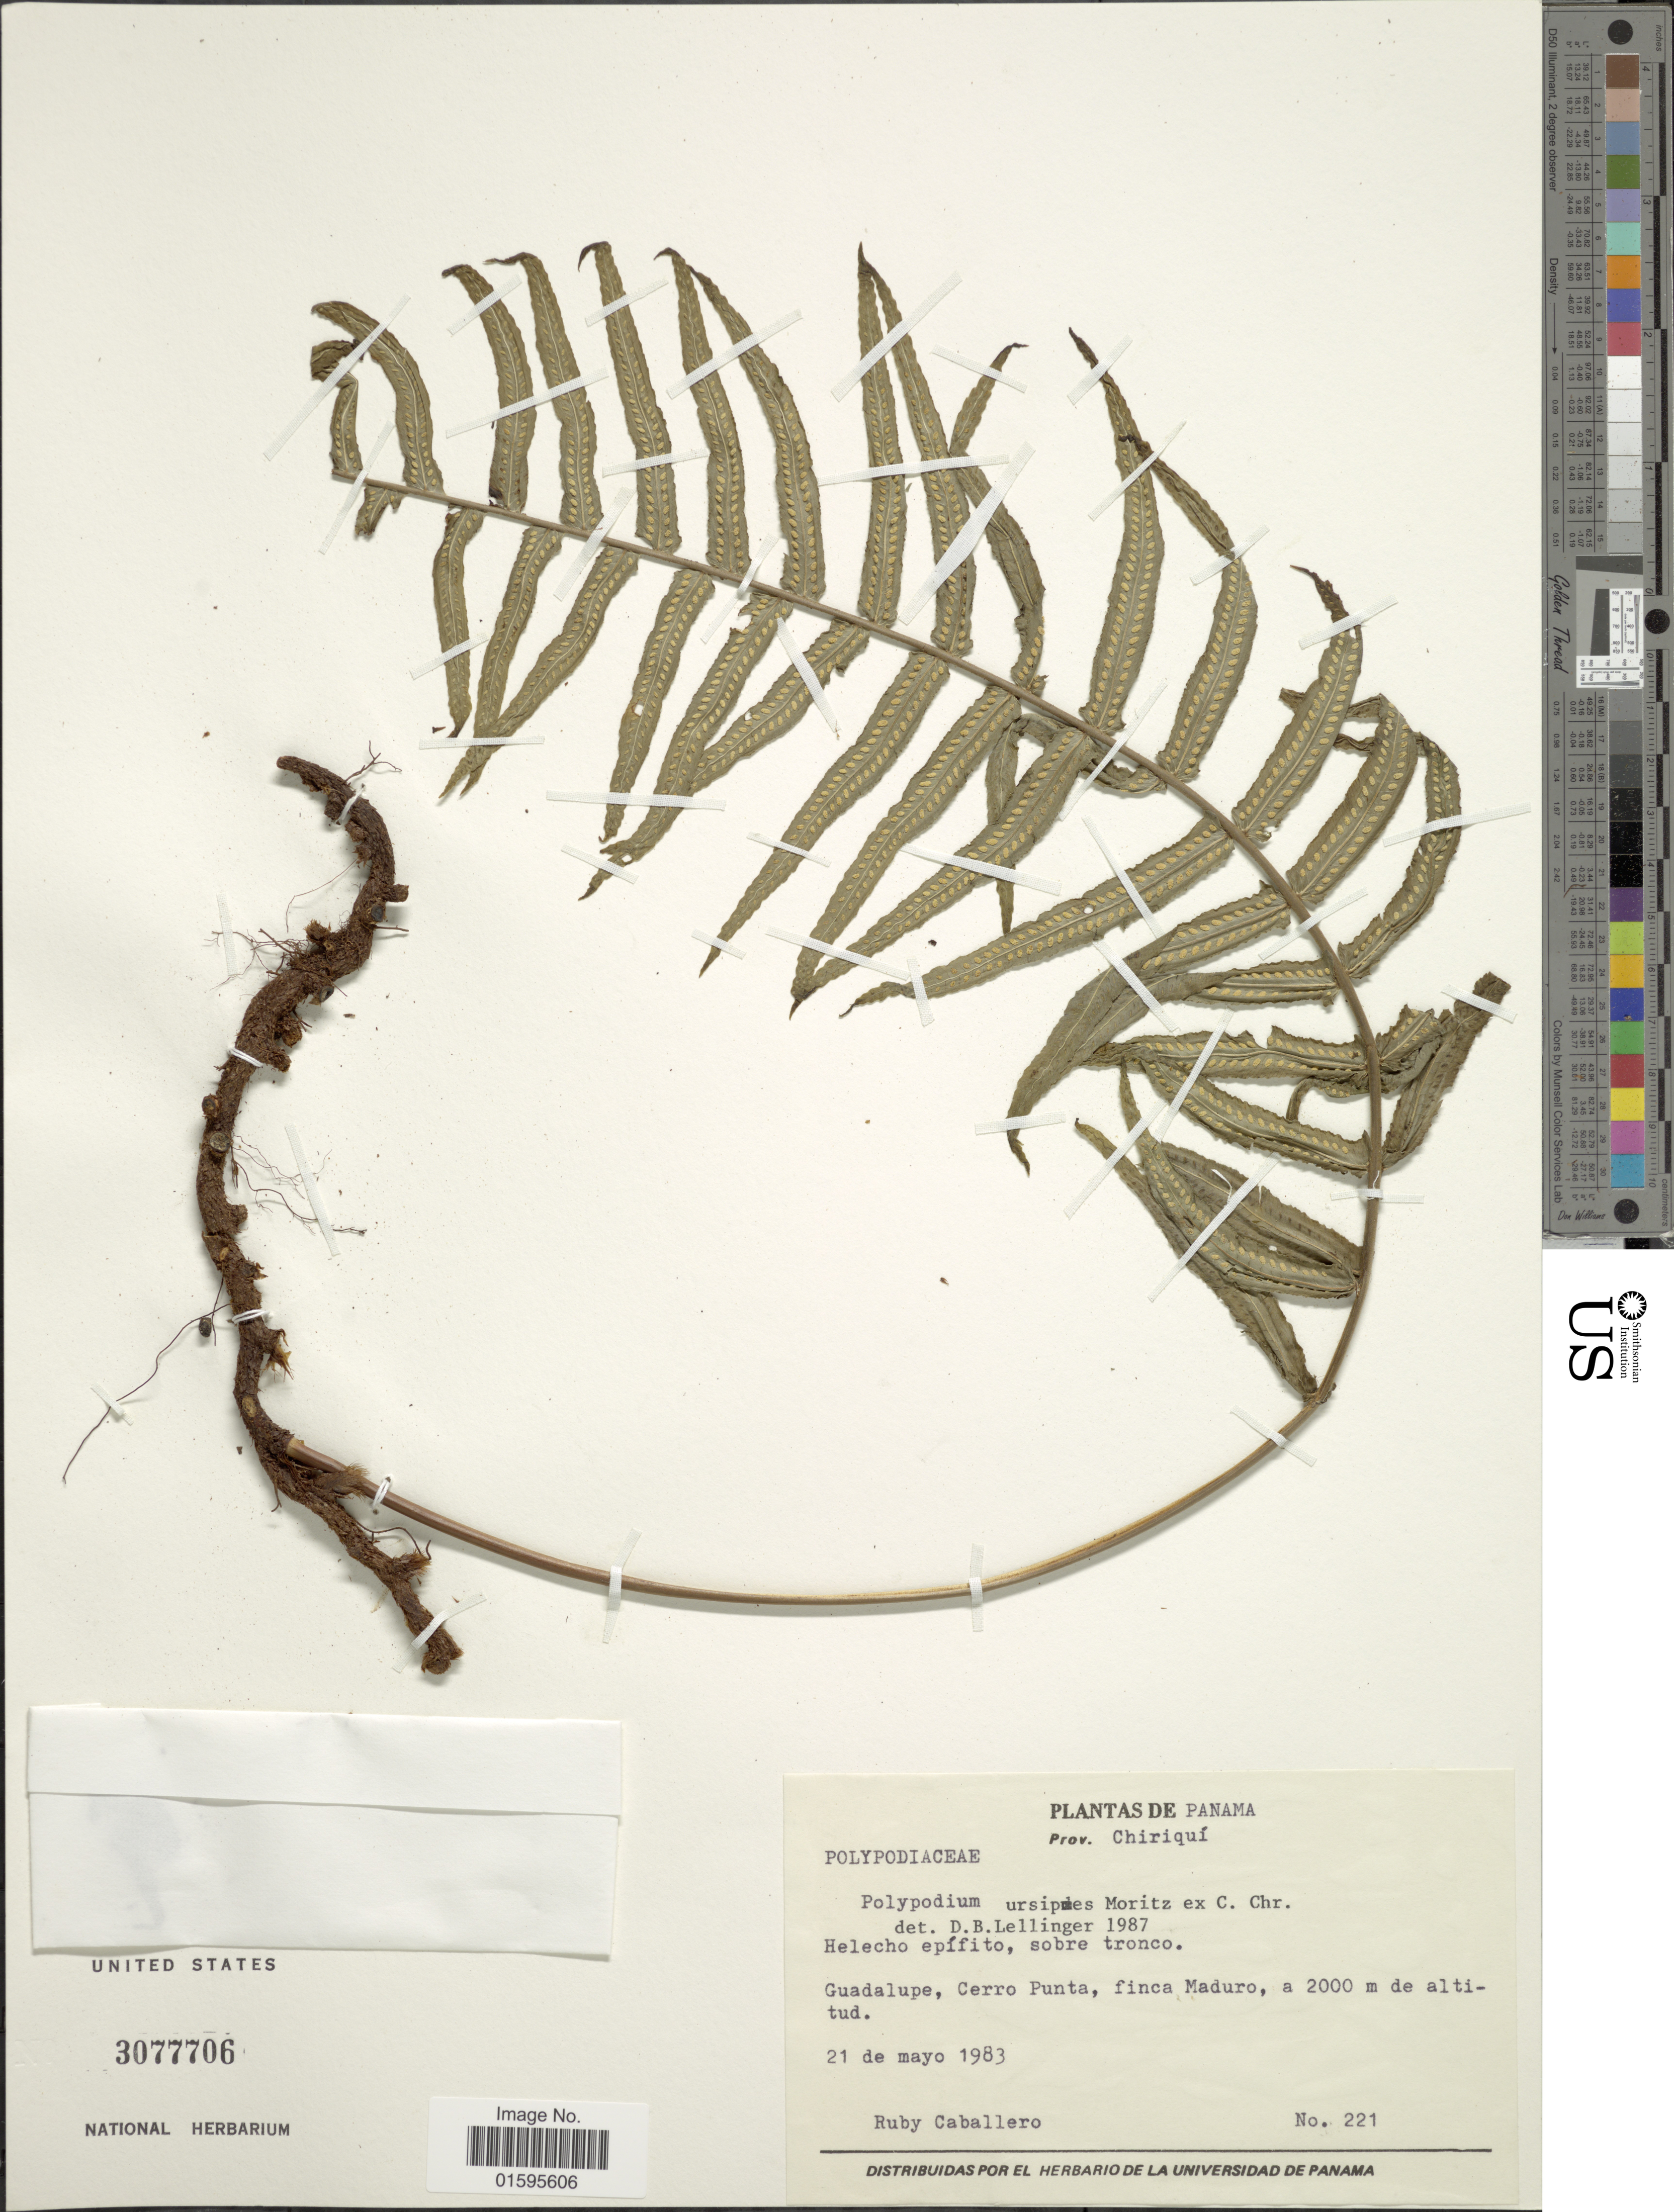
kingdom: Plantae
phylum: Tracheophyta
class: Polypodiopsida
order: Polypodiales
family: Polypodiaceae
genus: Polypodium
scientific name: Polypodium ursipes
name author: Moritz ex C. Chr.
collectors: R. Caballero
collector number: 221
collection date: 1983-05-21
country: Panama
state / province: Chiriqui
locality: Prov. Chiriqui, Guadalupe, Cerro punta, finca Maduro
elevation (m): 2000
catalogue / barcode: US 3077706